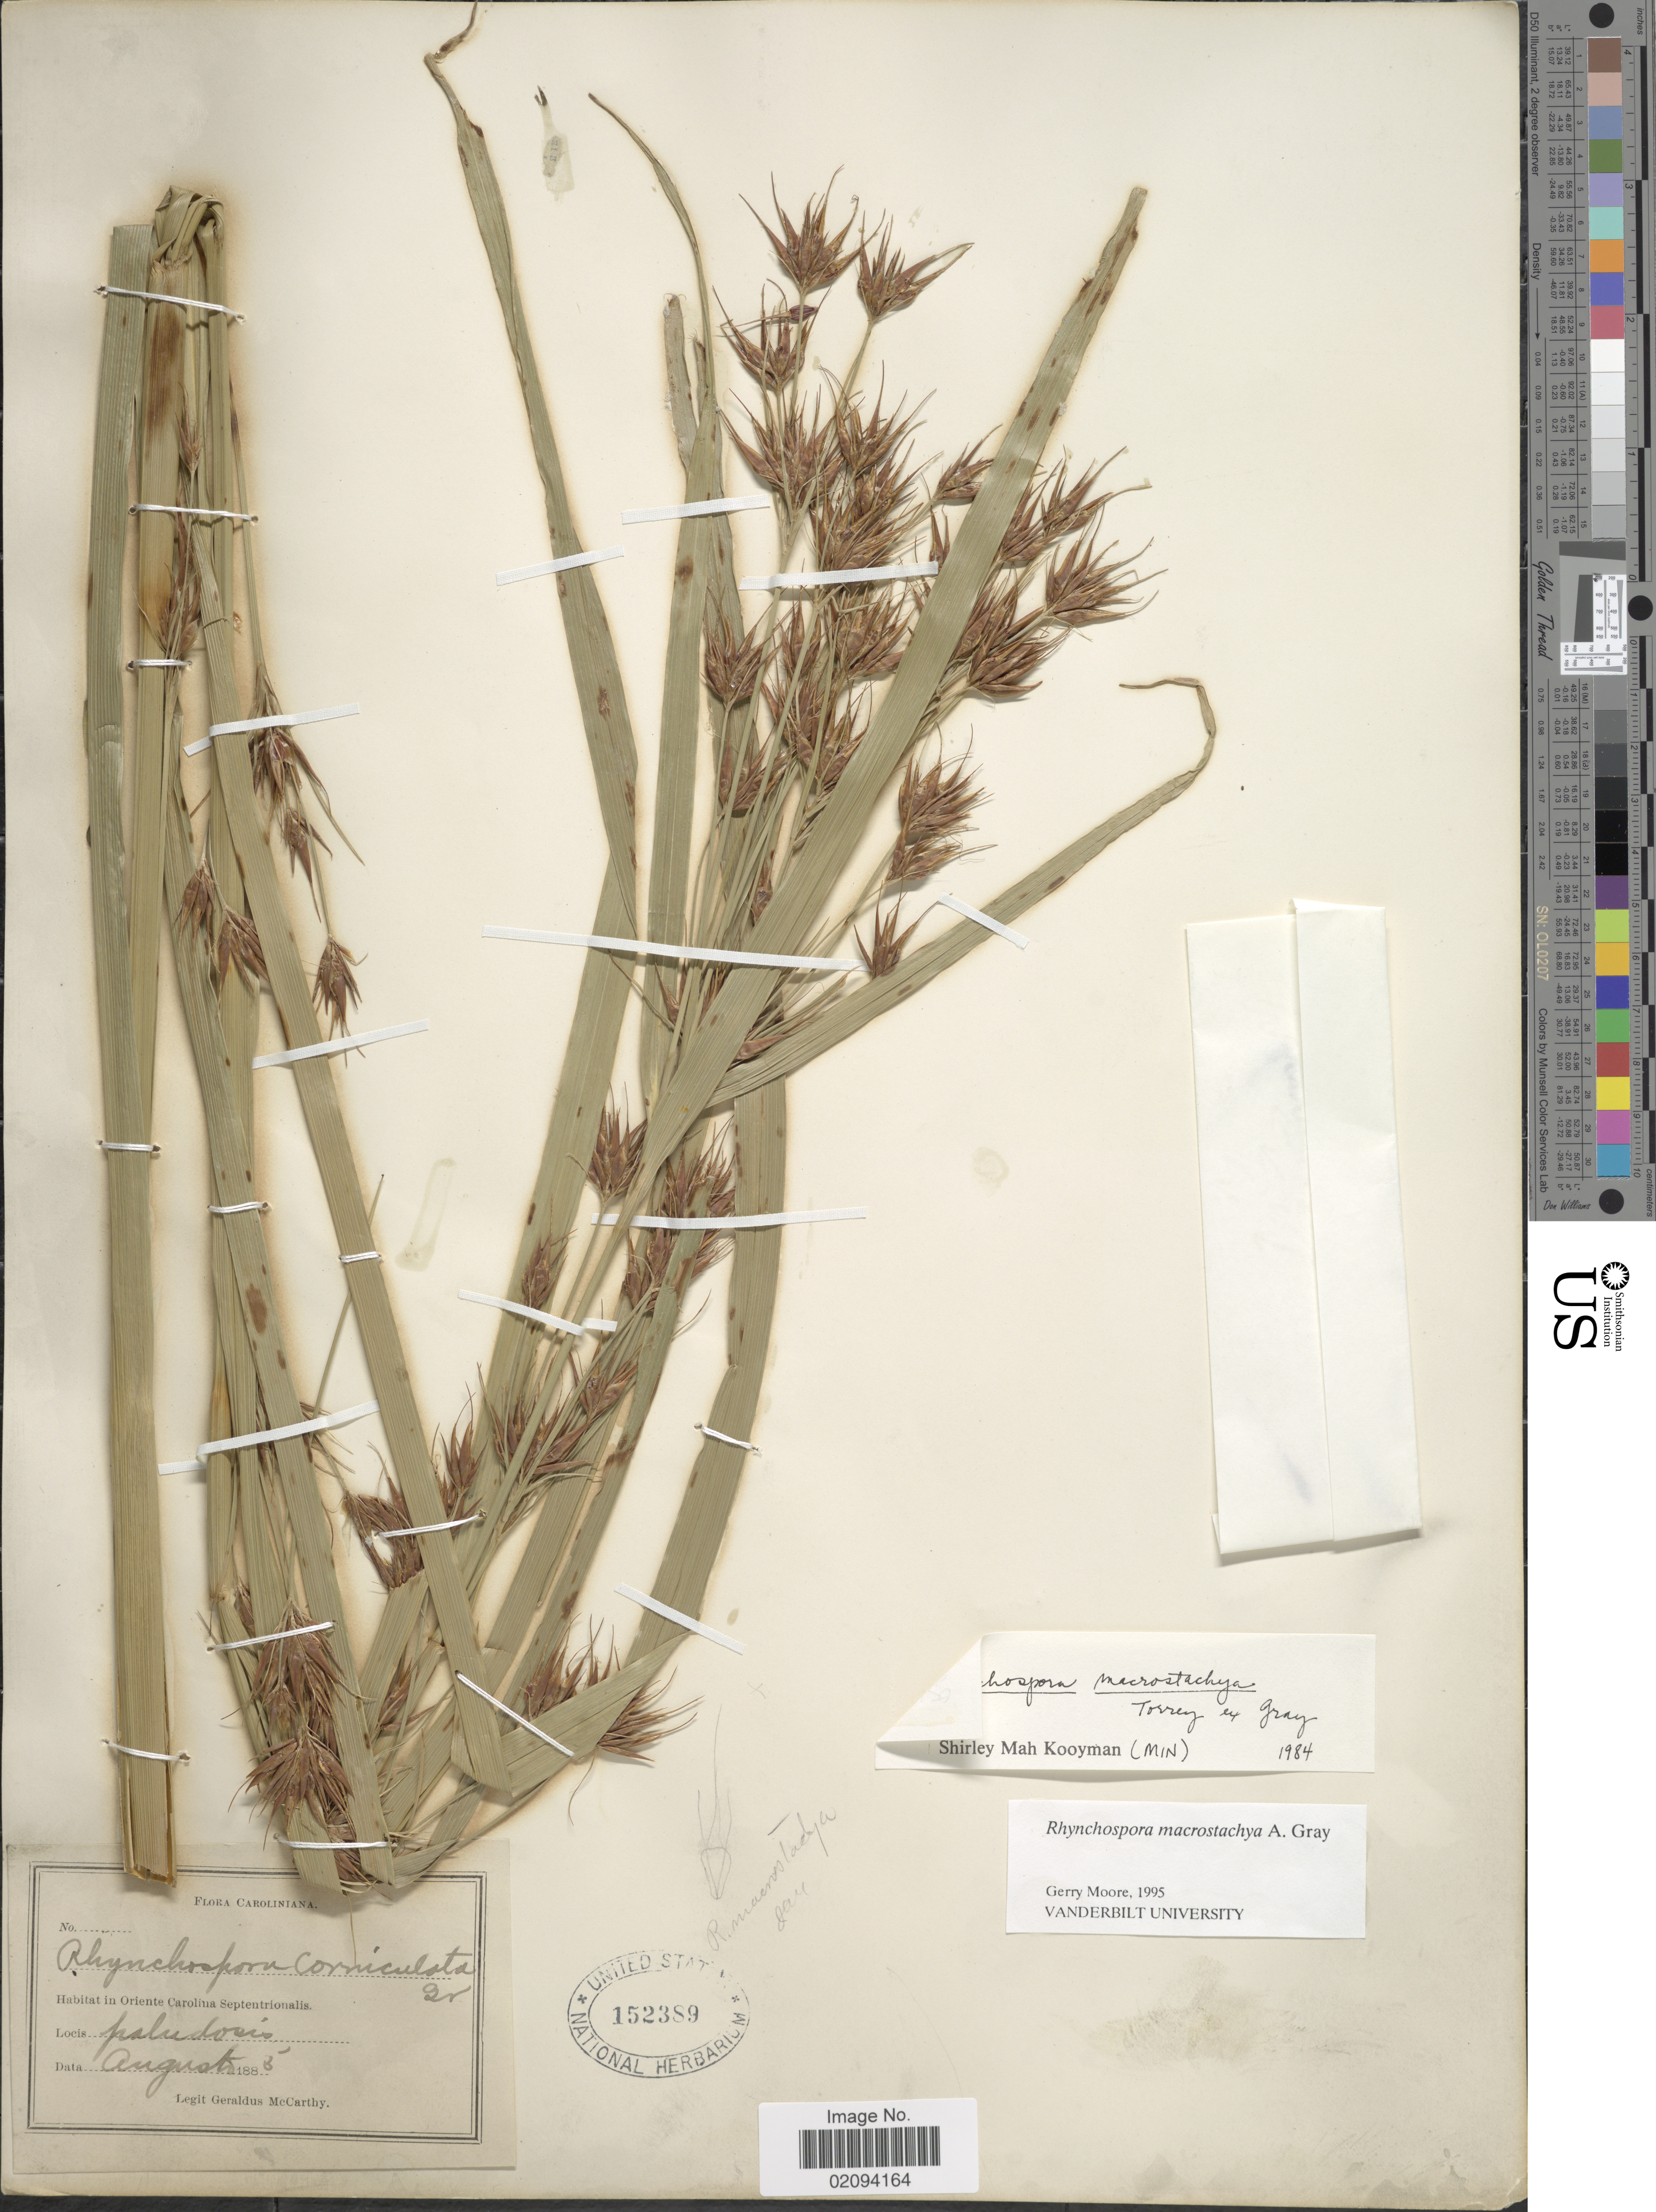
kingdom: Plantae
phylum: Tracheophyta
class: Liliopsida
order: Poales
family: Cyperaceae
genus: Rhynchospora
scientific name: Rhynchospora macrostachya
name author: Torr. ex A. Gray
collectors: M. McCarthy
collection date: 1885-08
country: United States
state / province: North Carolina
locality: Caroliniana. In Oriente Carolina Septentrionalis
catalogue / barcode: US 152389